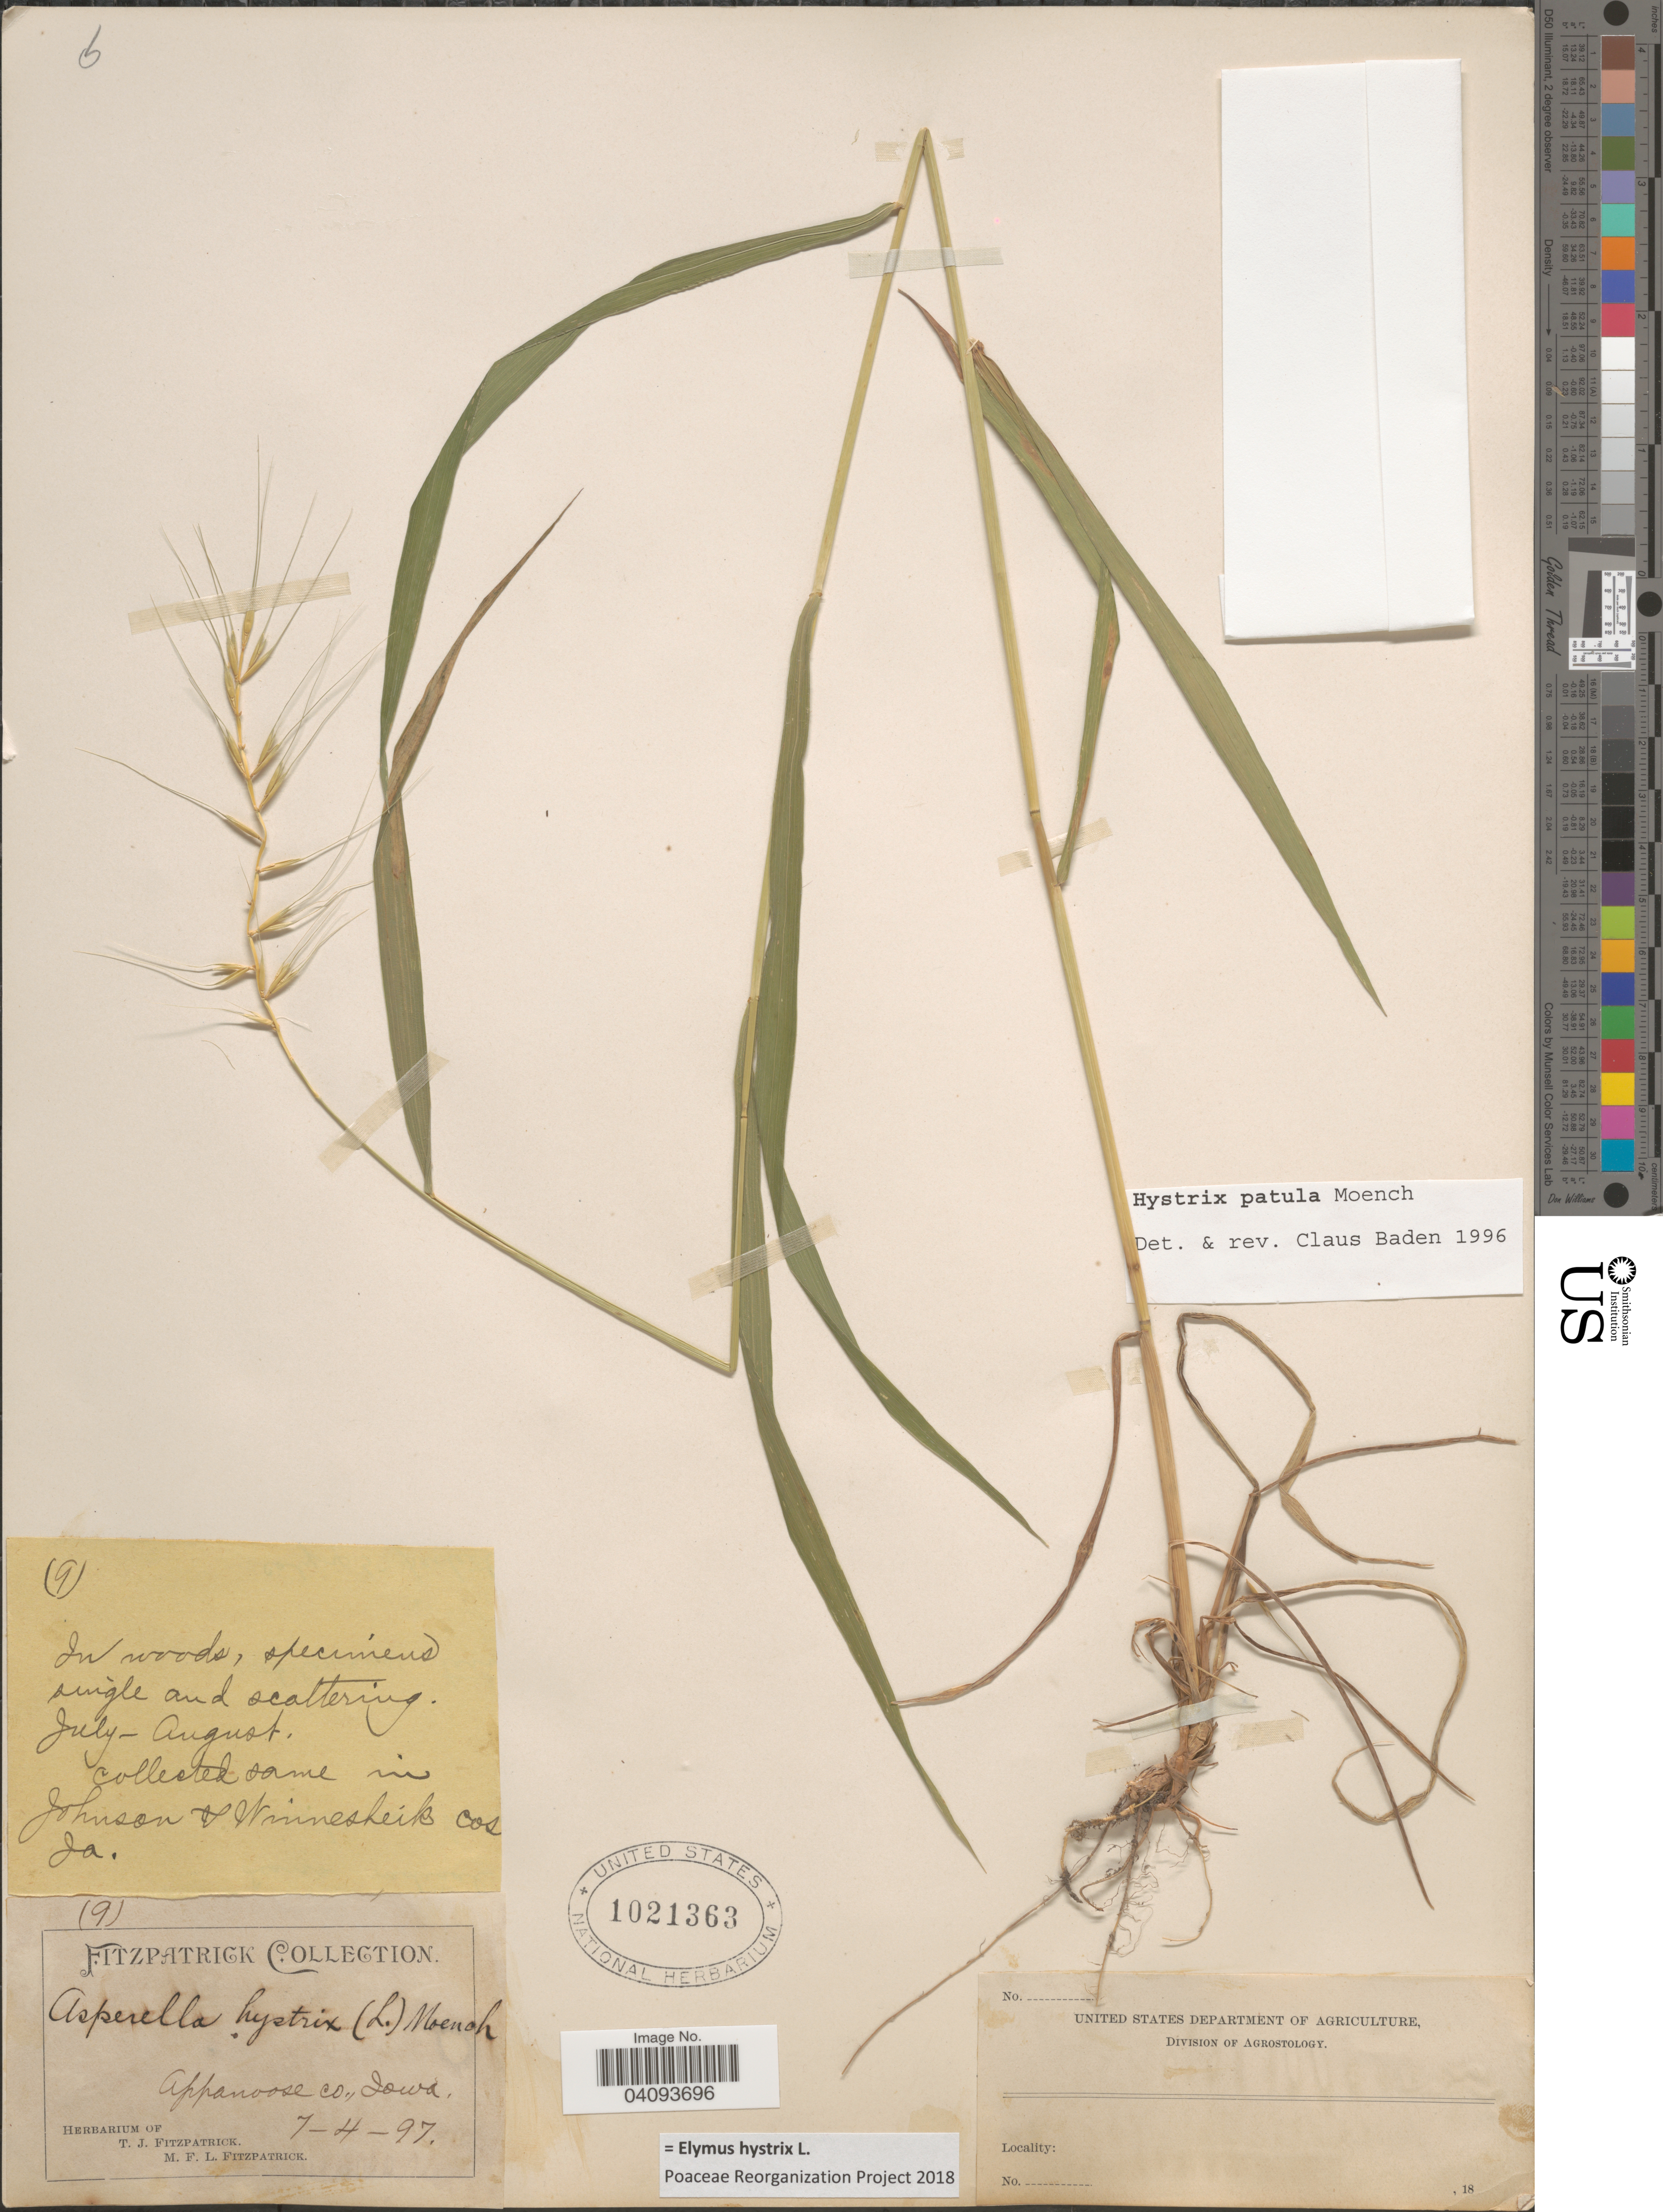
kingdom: Plantae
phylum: Tracheophyta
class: Liliopsida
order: Poales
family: Poaceae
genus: Elymus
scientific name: Elymus hystrix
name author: L.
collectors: ex herb. T. J. Fitzpatrick M. F. L. Fitzpatrick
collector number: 9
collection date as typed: Transcribed d/m/y: 4/7/97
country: United States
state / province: Iowa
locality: Appanoose Co.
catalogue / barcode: US 1021363